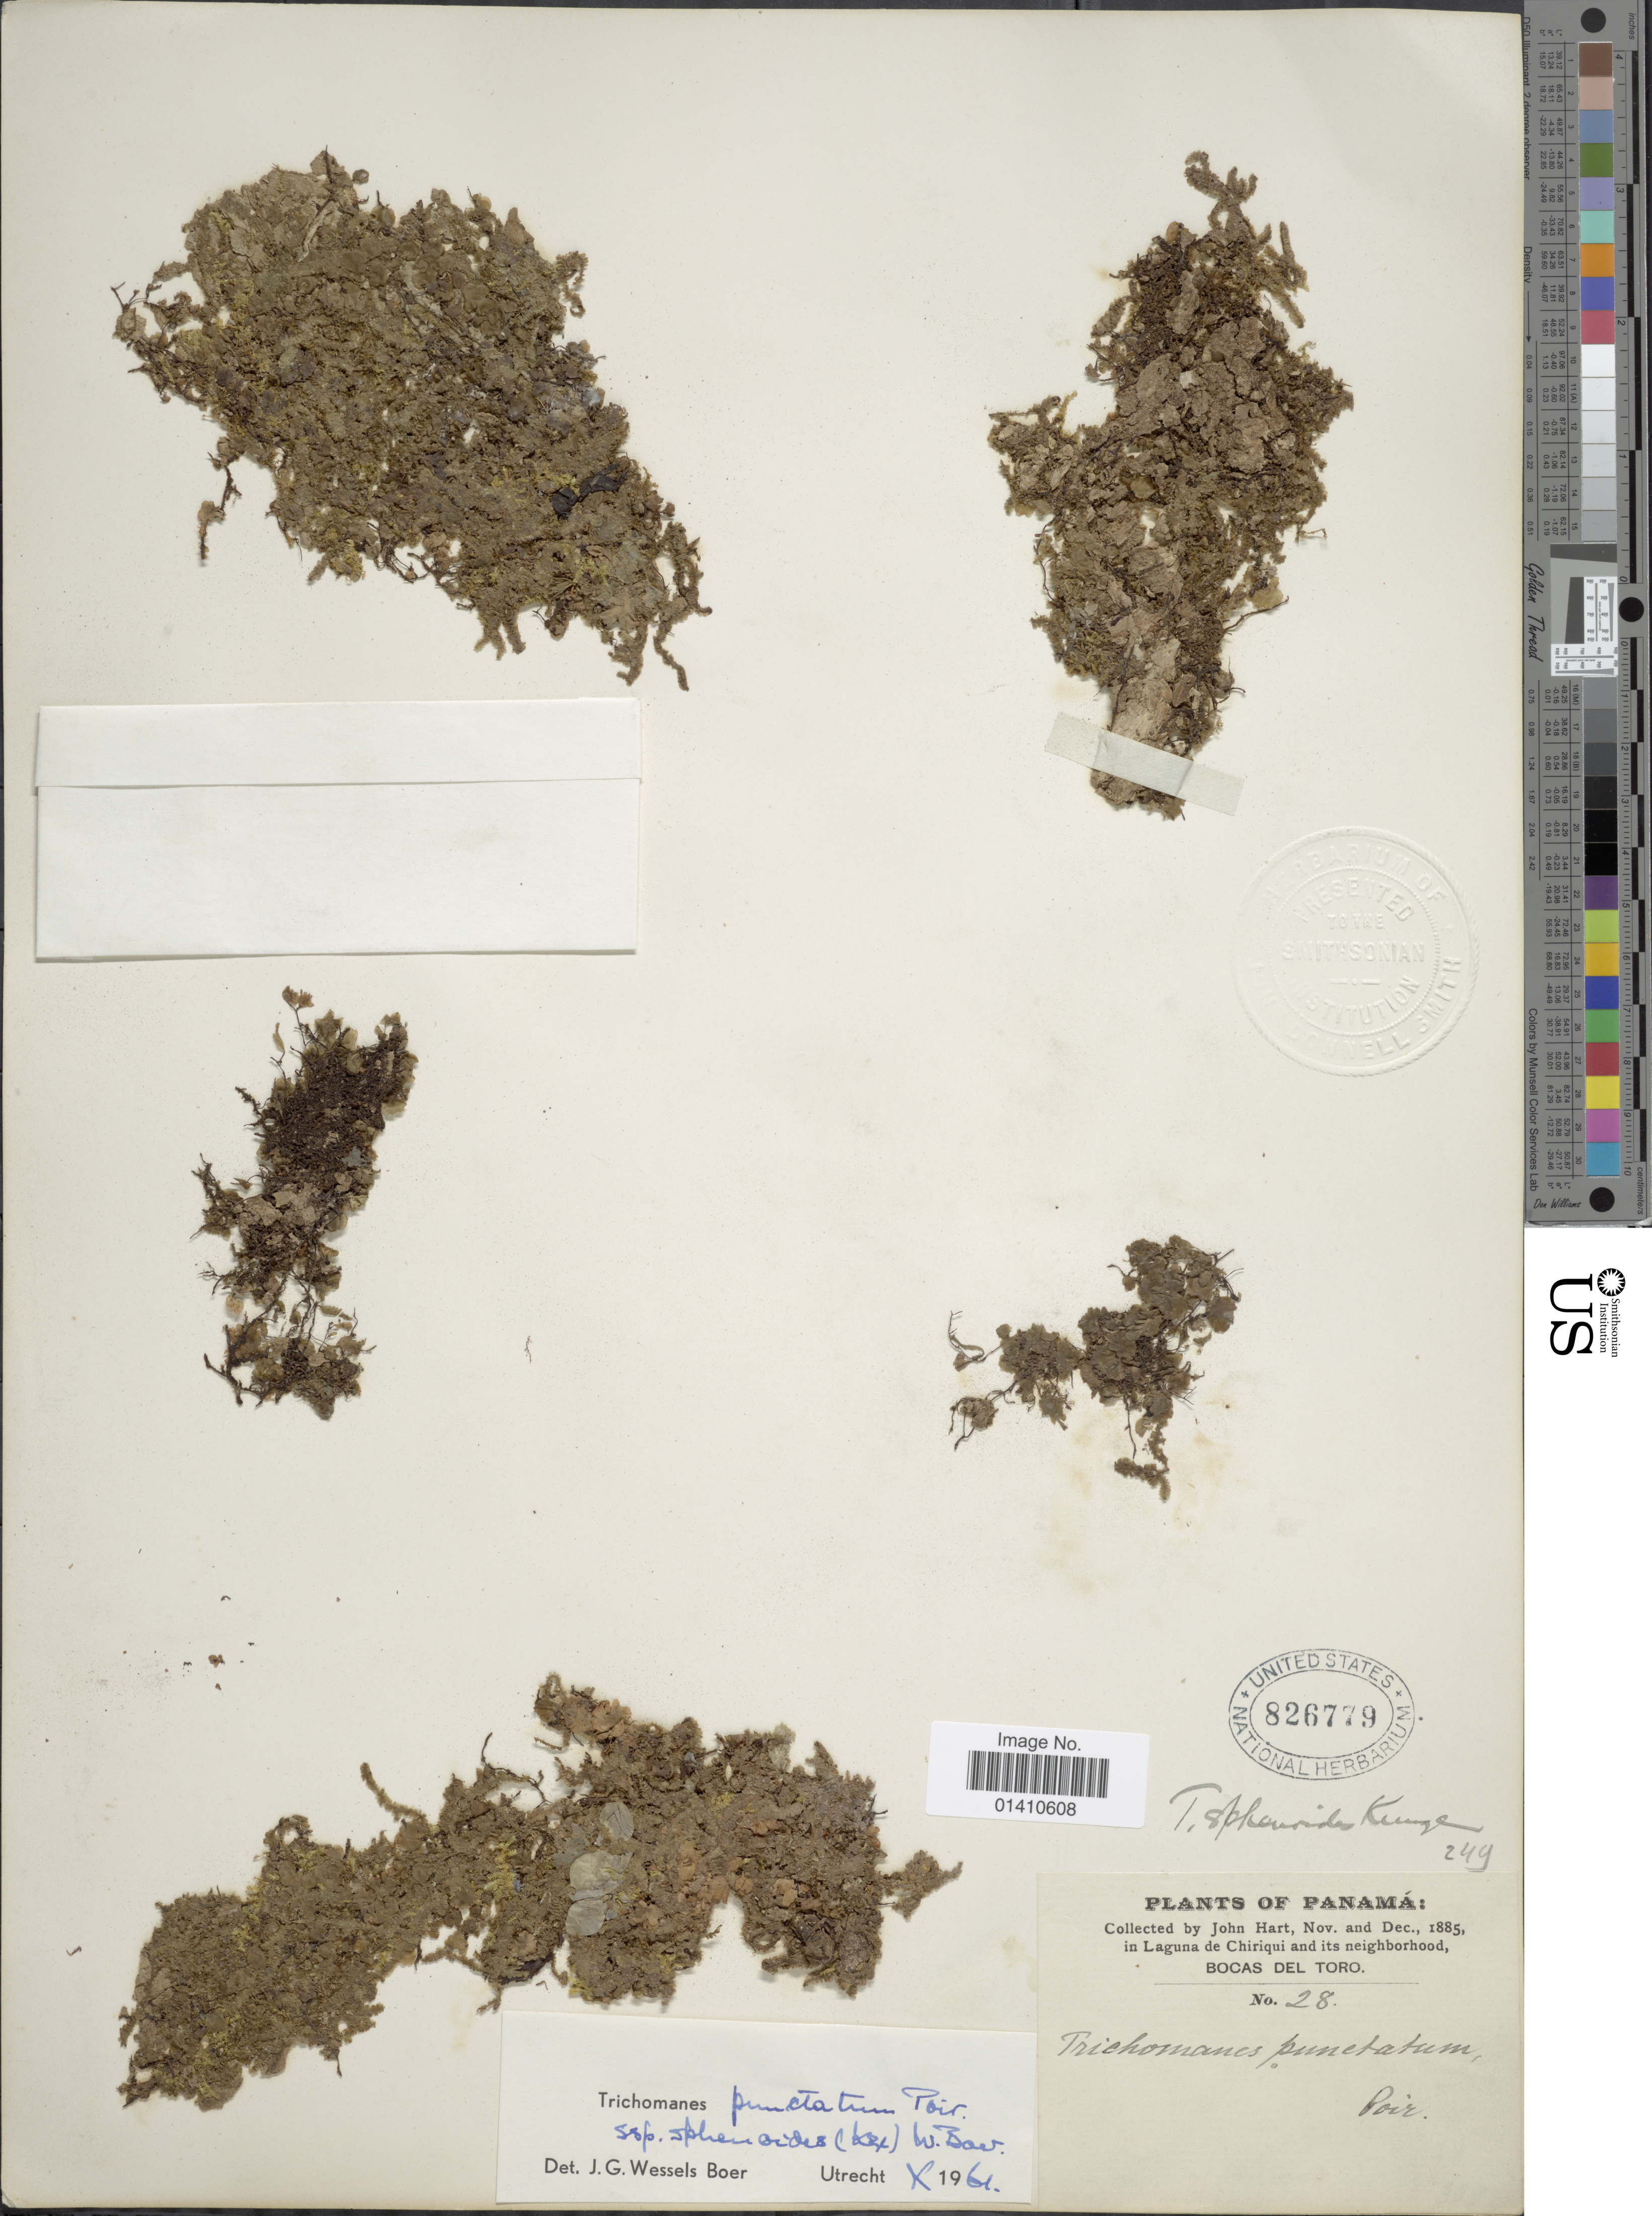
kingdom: Plantae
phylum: Tracheophyta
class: Polypodiopsida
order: Hymenophyllales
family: Hymenophyllaceae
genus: Didymoglossum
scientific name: Didymoglossum punctatum subsp. spheroides (Kunze) comb. nov., ined 2015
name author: (Kunze)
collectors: J. H. Hart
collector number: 28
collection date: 1885-11/1885-12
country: Panama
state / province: Bocas del Toro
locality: In Laguna de Chirique and its neighborhood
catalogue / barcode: US 826779